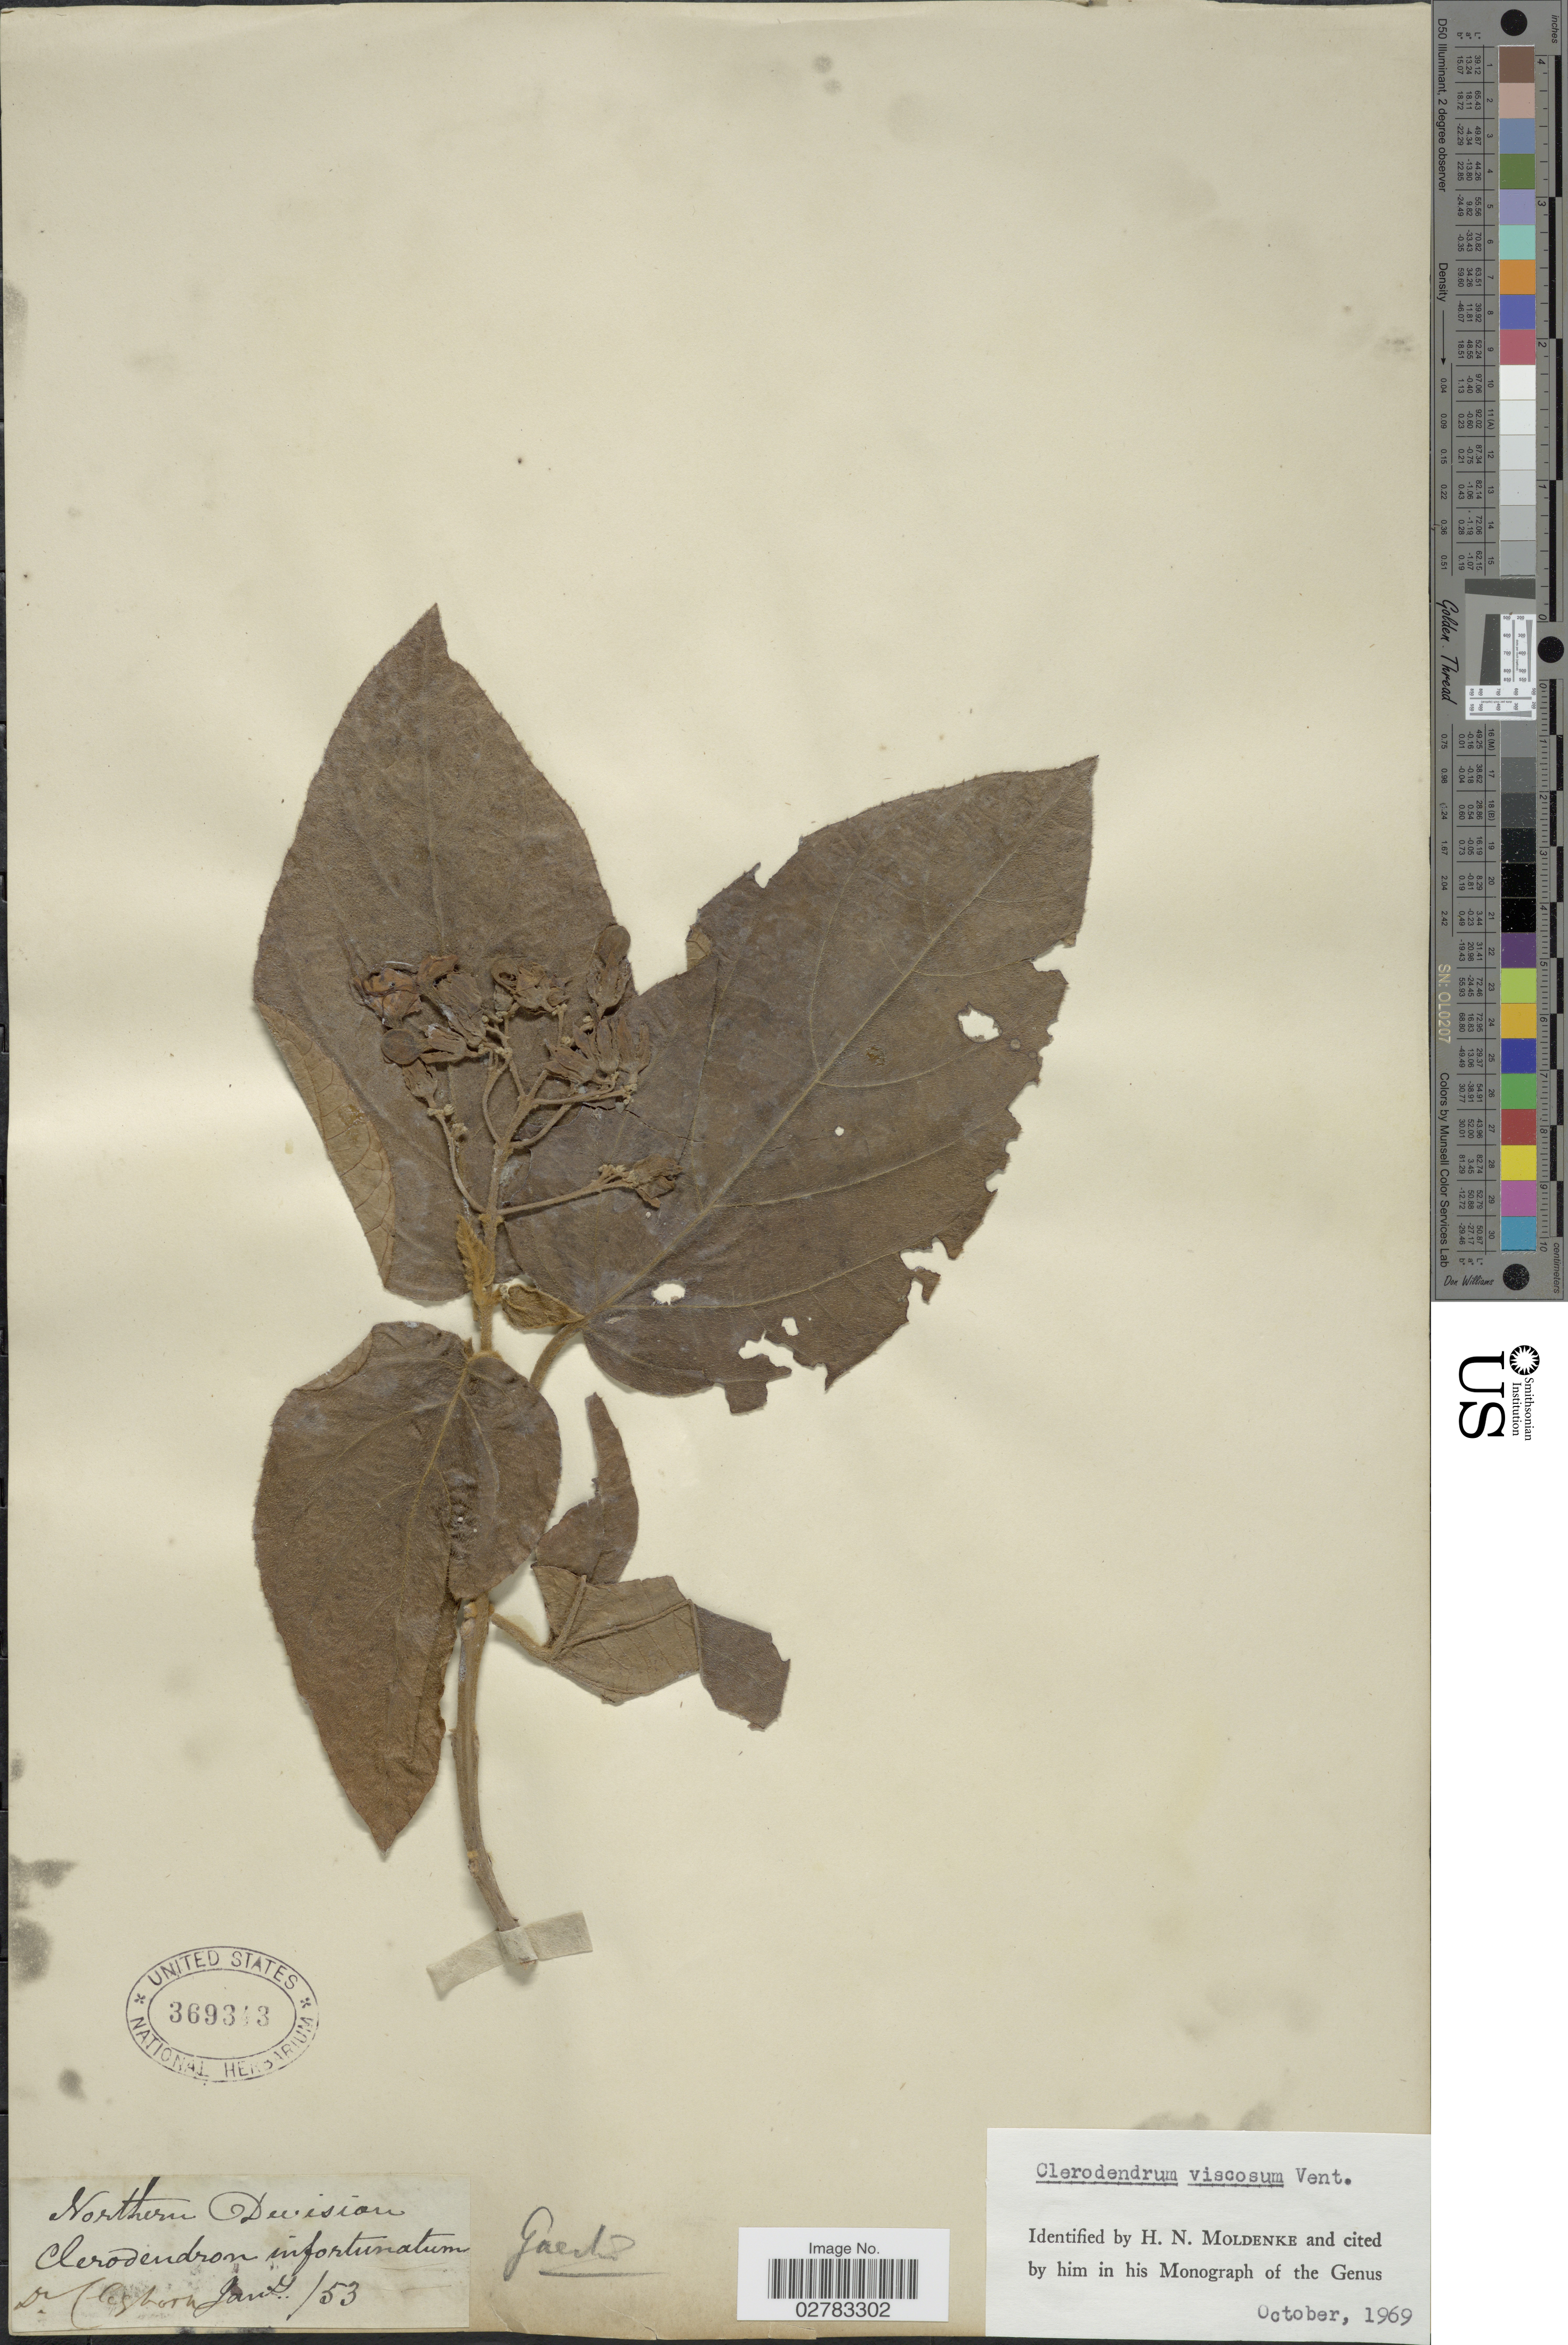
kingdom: Plantae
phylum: Tracheophyta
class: Magnoliopsida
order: Lamiales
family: Lamiaceae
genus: Clerodendrum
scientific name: Clerodendrum viscosum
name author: Vent.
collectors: Cleghorn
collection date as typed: Transcribed d/m/y: /1/53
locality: Northern Division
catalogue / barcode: US 369343